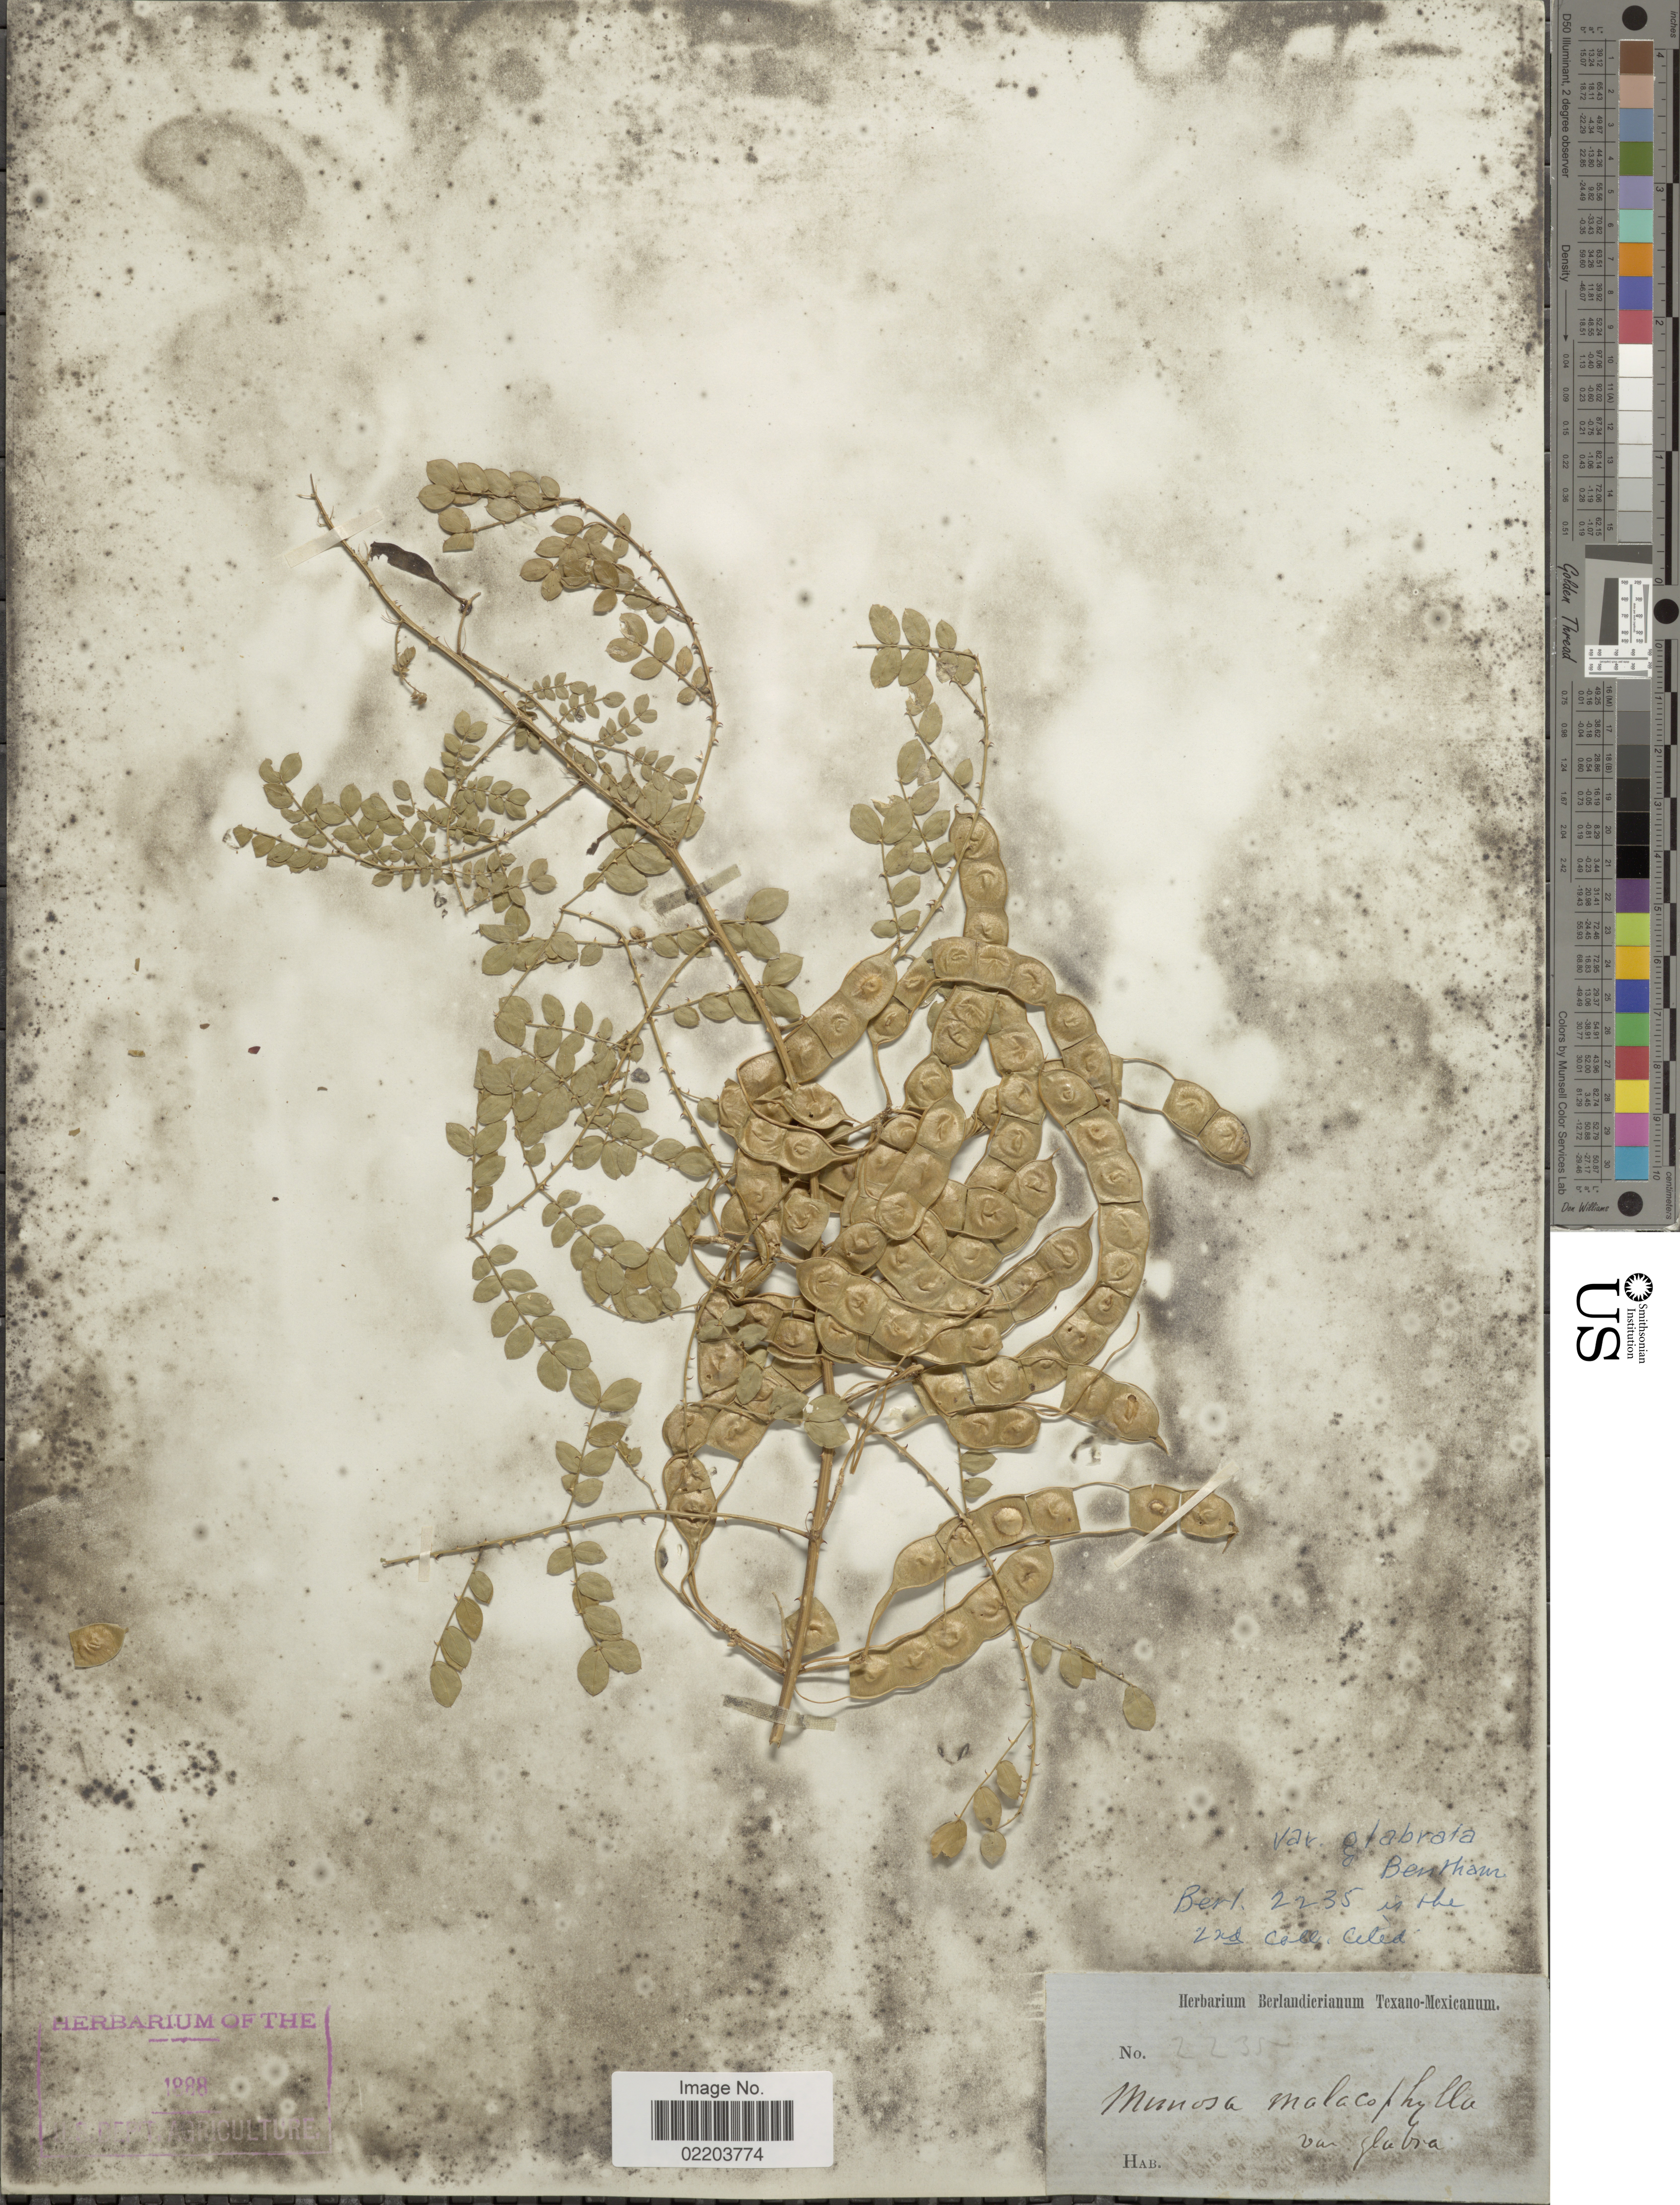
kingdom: Plantae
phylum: Tracheophyta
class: Magnoliopsida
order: Fabales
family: Fabaceae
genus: Mimosa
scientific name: Mimosa malacophylla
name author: A. Gray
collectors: ex Herb. Berlandierianum Texano-Mexicanum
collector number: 2235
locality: Texano-Mexicanum